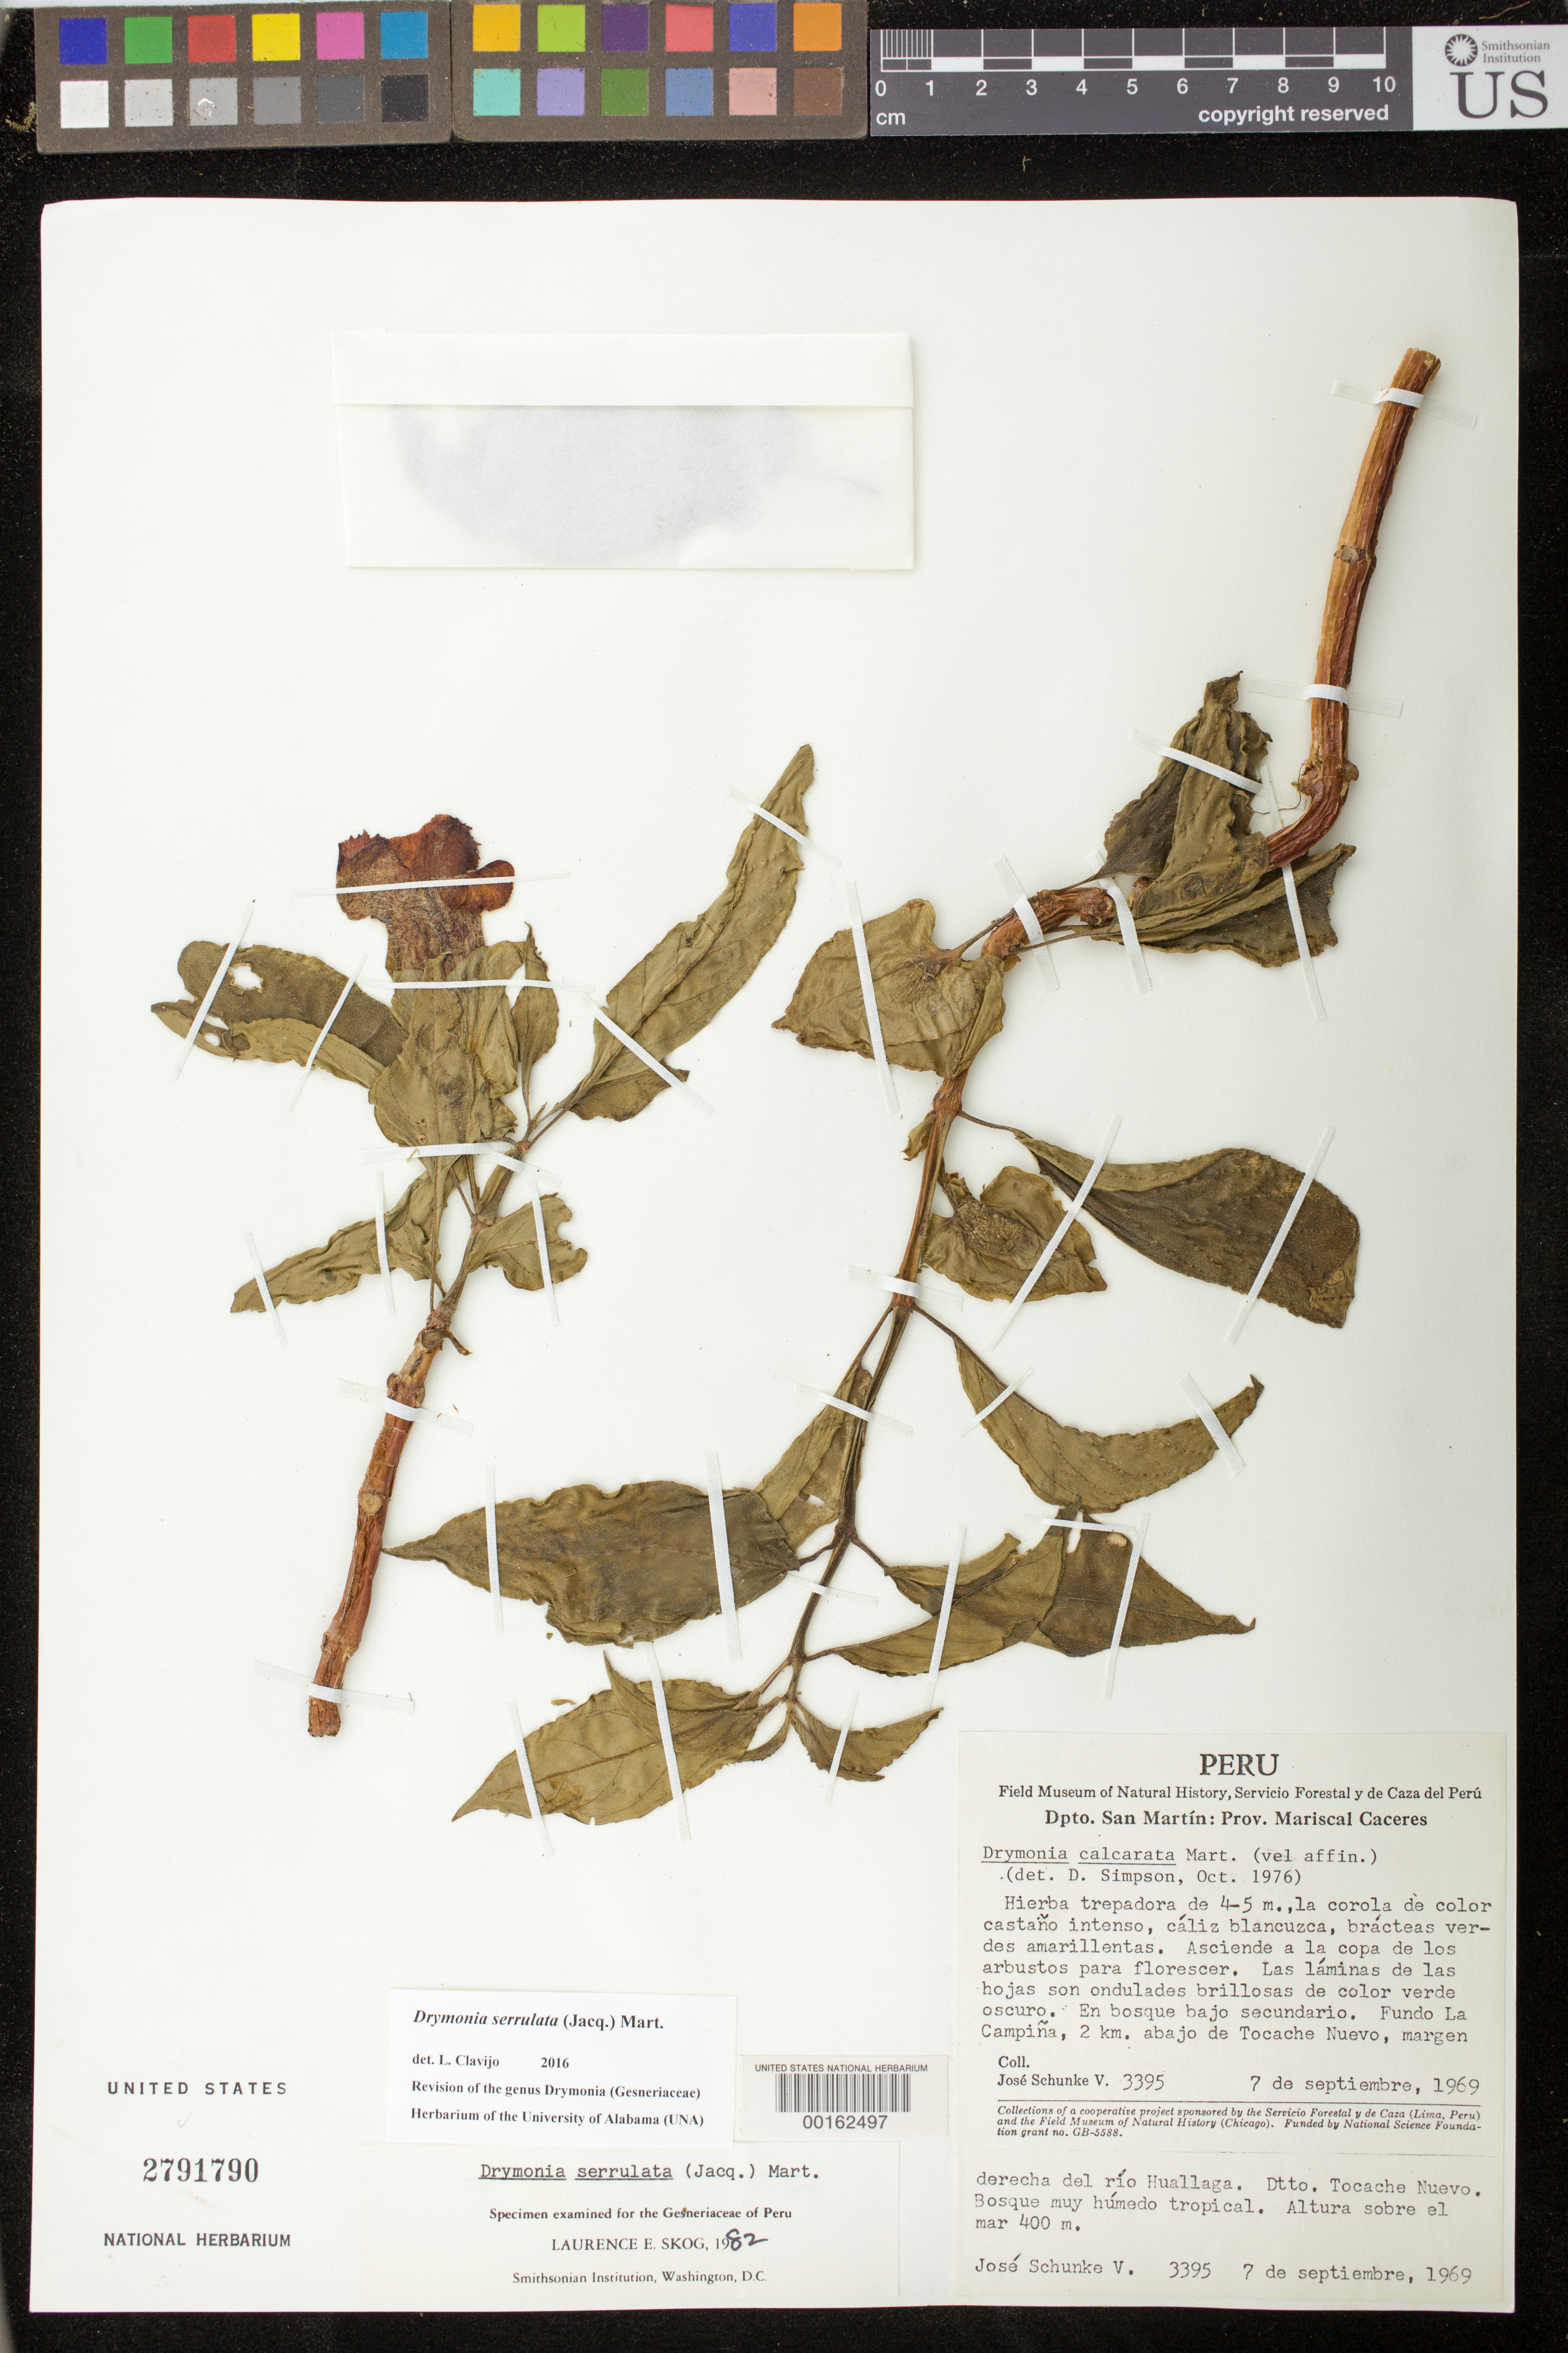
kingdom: Plantae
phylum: Tracheophyta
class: Magnoliopsida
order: Lamiales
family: Gesneriaceae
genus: Drymonia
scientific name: Drymonia serrulata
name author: (Jacq.) Mart.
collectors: J. Schunke Vigo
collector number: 3395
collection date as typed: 07 Sep 1969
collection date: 1969-09-07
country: Peru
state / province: San Martín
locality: Prov. Mariscal Cáceres, Dtto. Tocache Nuevo, Fundo La Campina, 2 km below Tocache Nuevo, right hand bank ofrio Huallaga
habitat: Very humid tropical forest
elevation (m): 400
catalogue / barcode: US 2791790